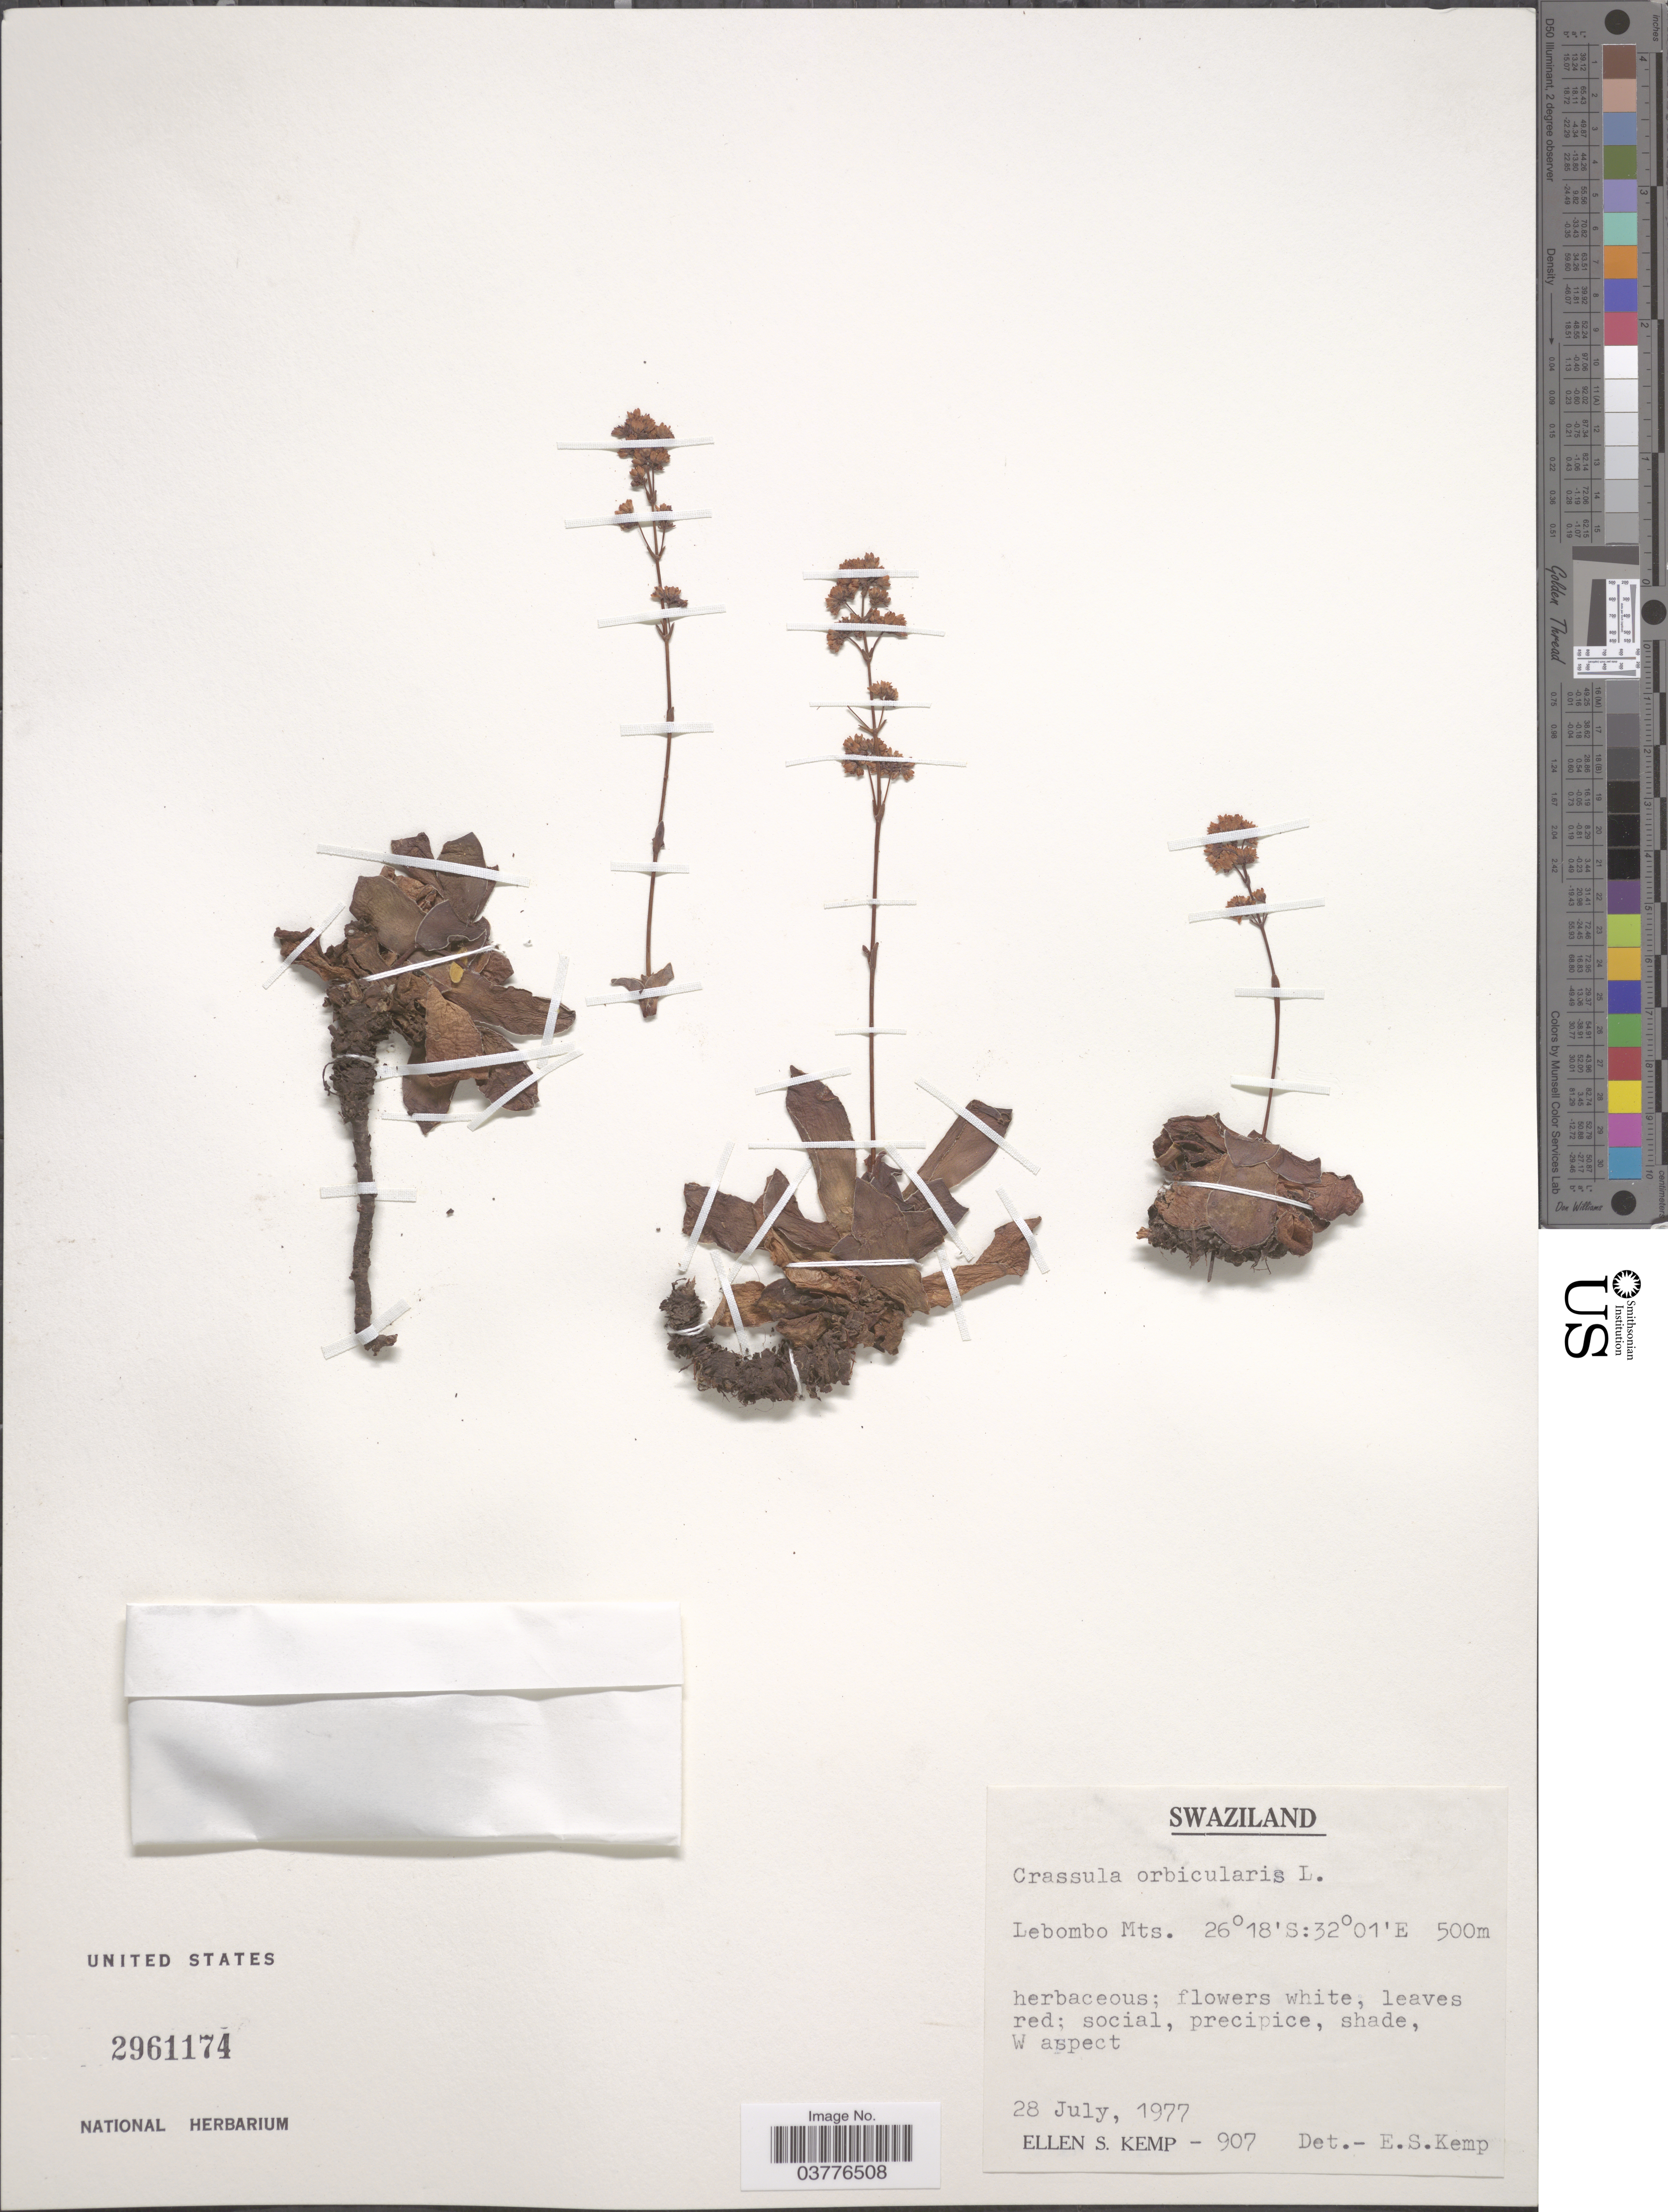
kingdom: Plantae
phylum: Tracheophyta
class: Magnoliopsida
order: Saxifragales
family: Crassulaceae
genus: Crassula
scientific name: Crassula orbicularis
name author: L.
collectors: E. S. Kemp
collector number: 907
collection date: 1977-07-28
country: Eswatini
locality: Lebombo Mts.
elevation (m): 500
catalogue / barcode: US 2961174